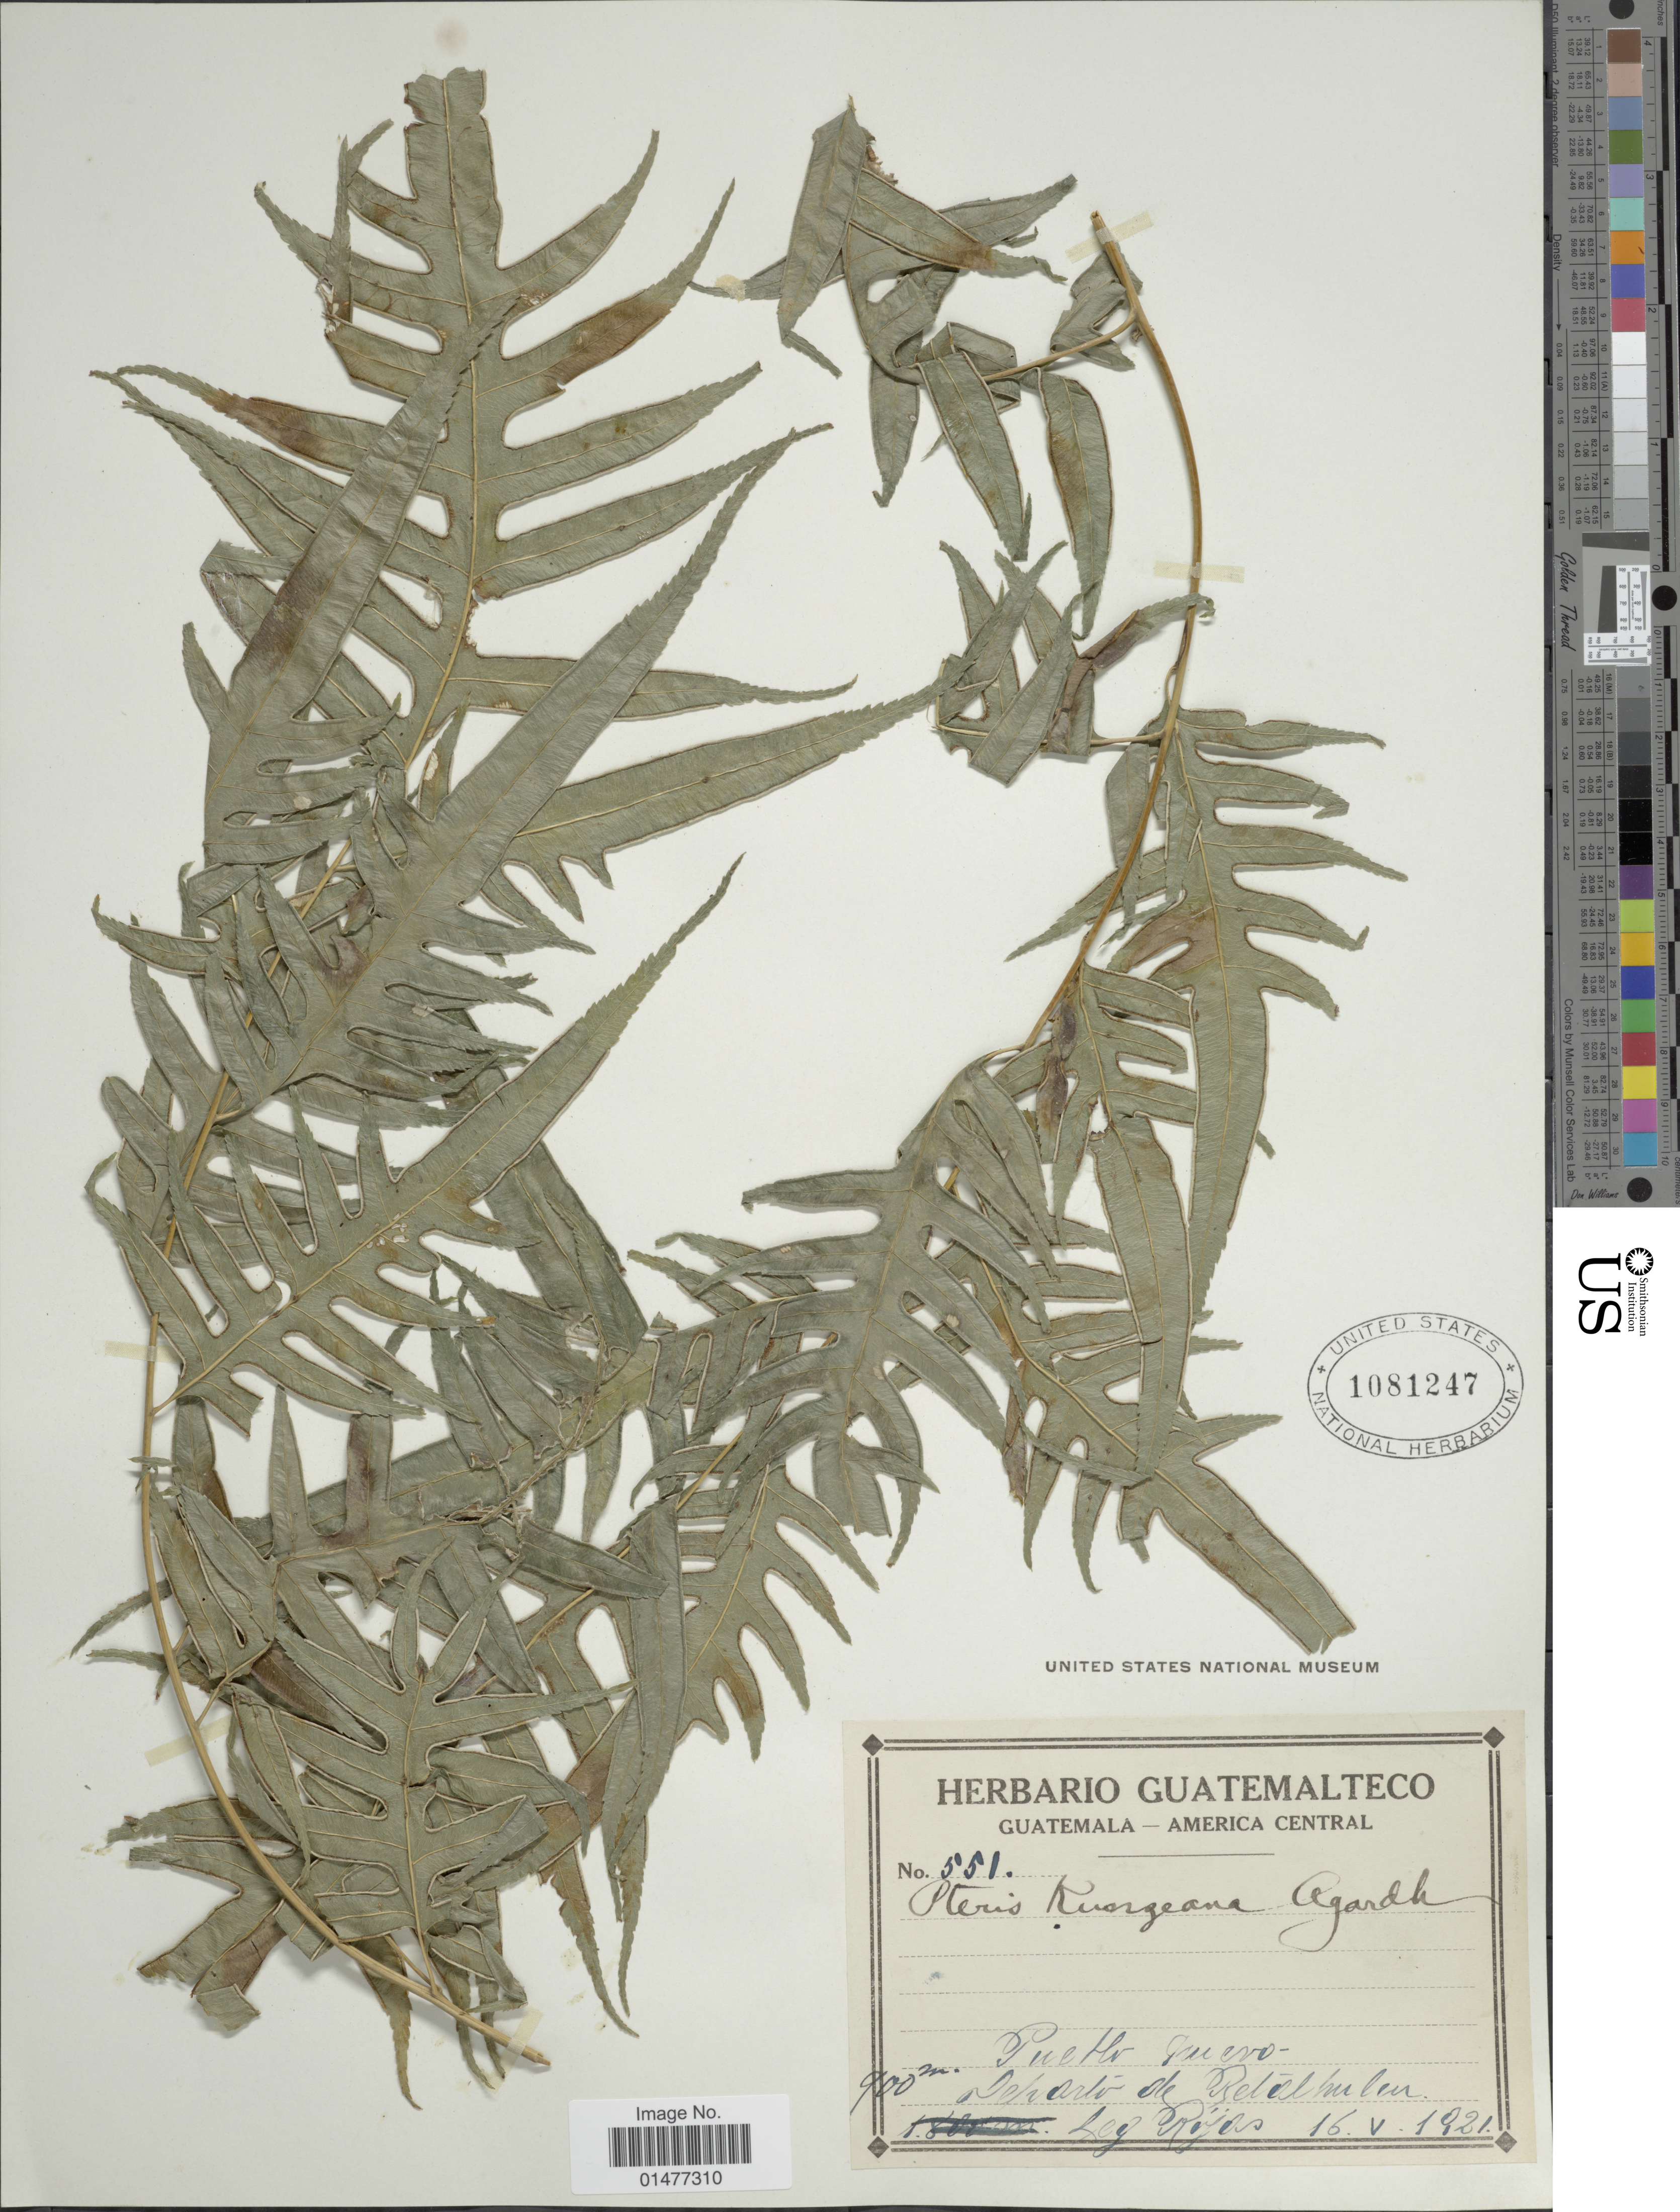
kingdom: Plantae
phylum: Tracheophyta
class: Polypodiopsida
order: Polypodiales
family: Pteridaceae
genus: Pteris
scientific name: Pteris altissima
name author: Poir.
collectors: -. Royers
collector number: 551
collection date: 1921-05-16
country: Guatemala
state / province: Retalhuleu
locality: Pueblo Nuevo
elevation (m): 900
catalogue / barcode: US 1081247